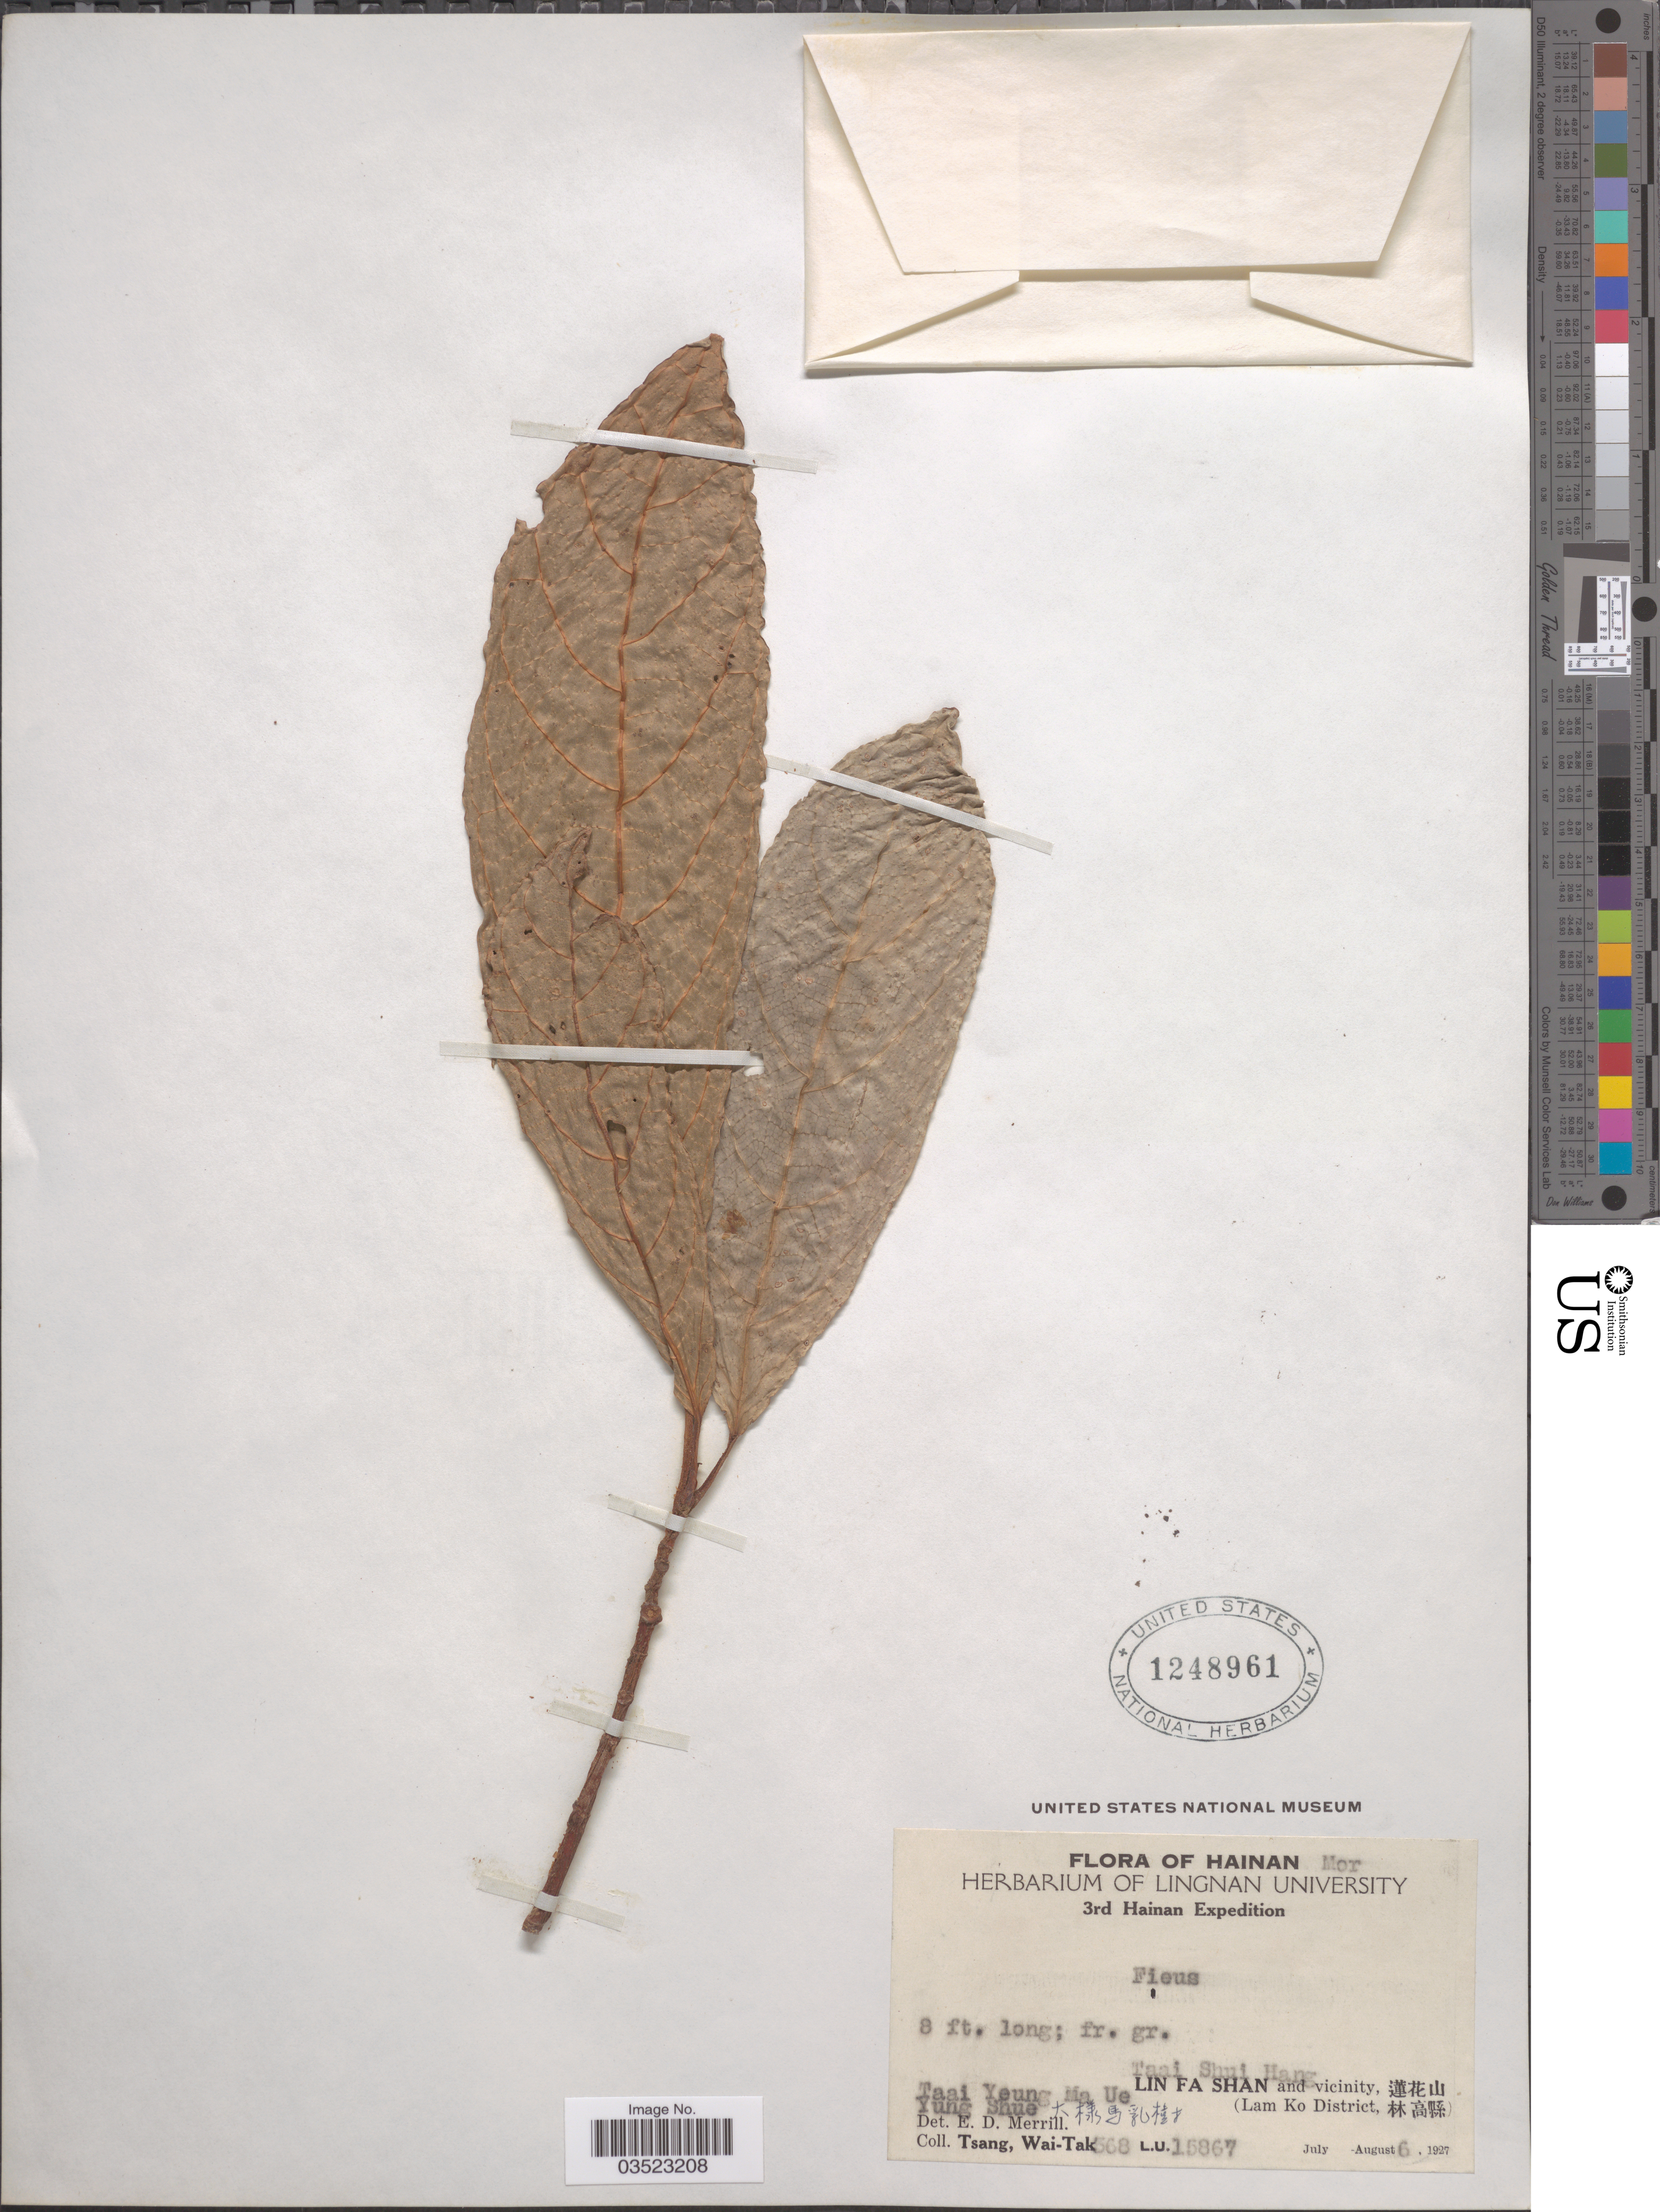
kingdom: Plantae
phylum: Tracheophyta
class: Magnoliopsida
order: Rosales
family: Moraceae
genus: Ficus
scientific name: Ficus sp.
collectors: W. T. Tsang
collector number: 568L.U.15867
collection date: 1927-08-06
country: China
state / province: Hainan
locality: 3rd Hainan Expedition. Taai Shui Hang. Lin Fa Shan and vicinity, X. (Lam Ko District, X). Yung Shue X.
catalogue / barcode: US 1248961